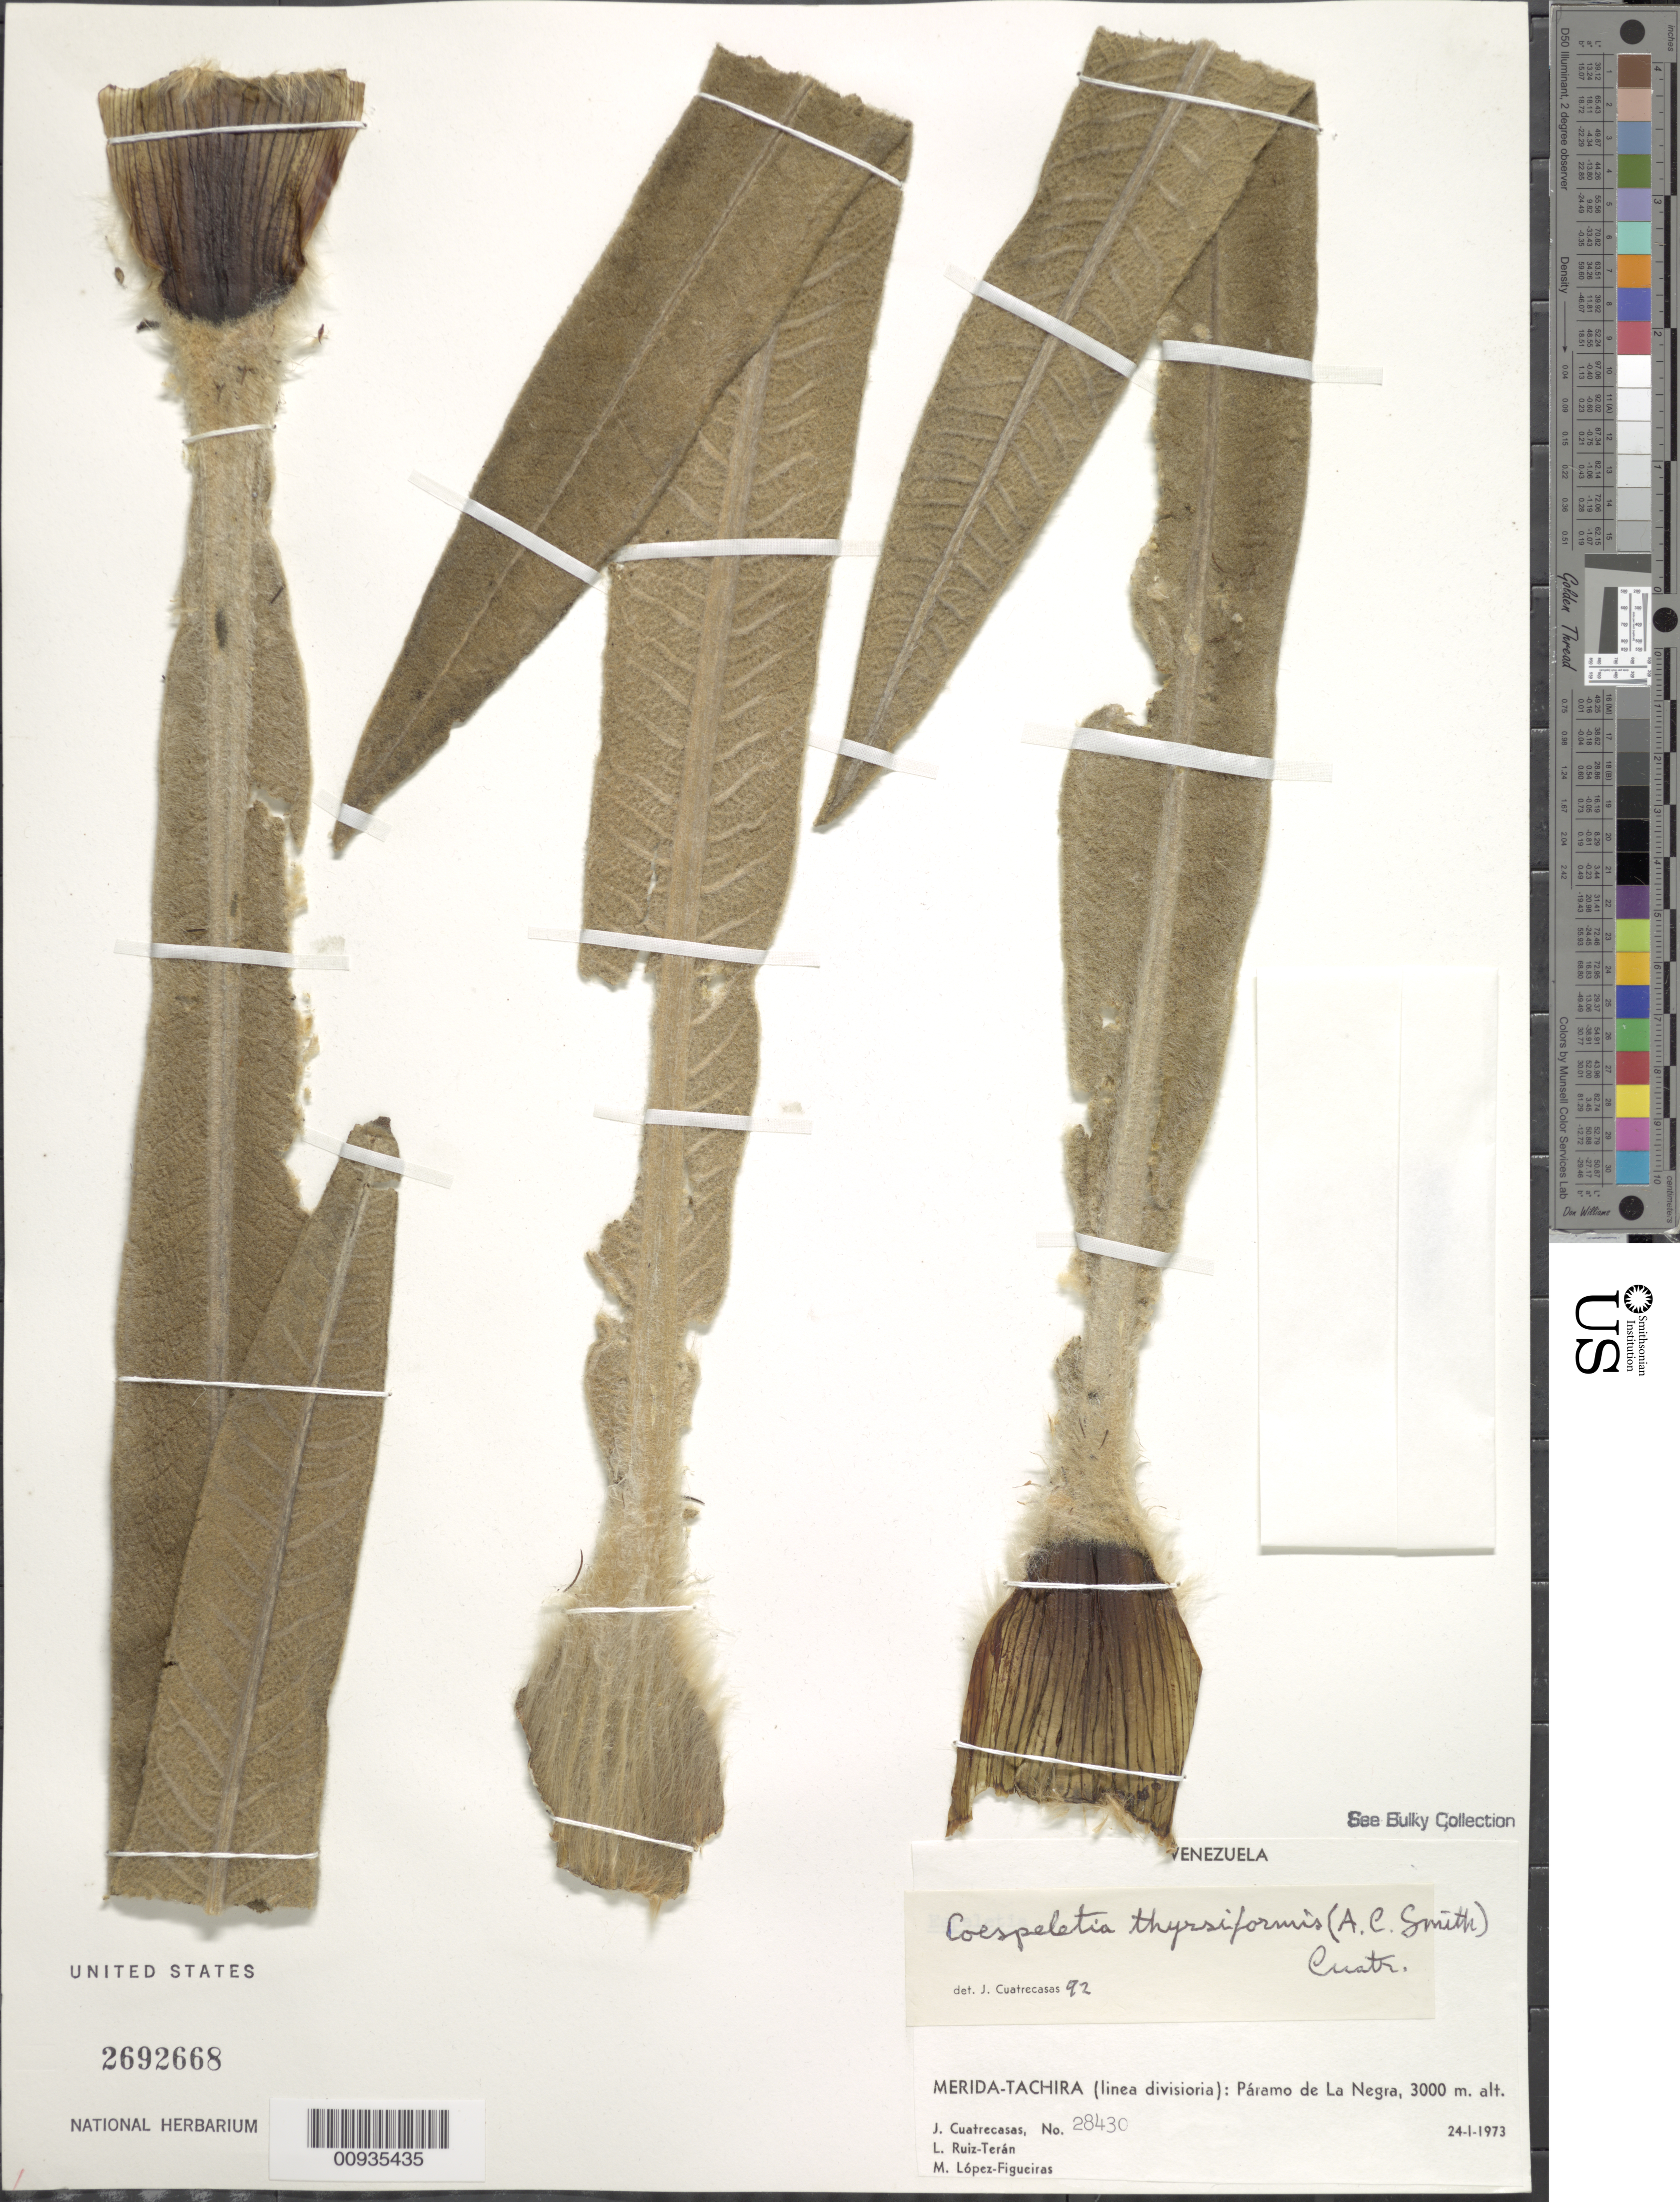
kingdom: Plantae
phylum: Tracheophyta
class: Magnoliopsida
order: Asterales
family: Asteraceae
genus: Coespeletia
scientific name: Coespeletia thyrsiformis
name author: (A.C. Sm.) Cuatrec.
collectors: J. Cuatrecasas, L. E. Ruíz-Terán & M. López Figueiras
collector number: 28430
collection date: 1973-01-24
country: Venezuela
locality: Merida-Tachira (linea divisoria): Paramo de La Negra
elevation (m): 3000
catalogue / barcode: US 2692668